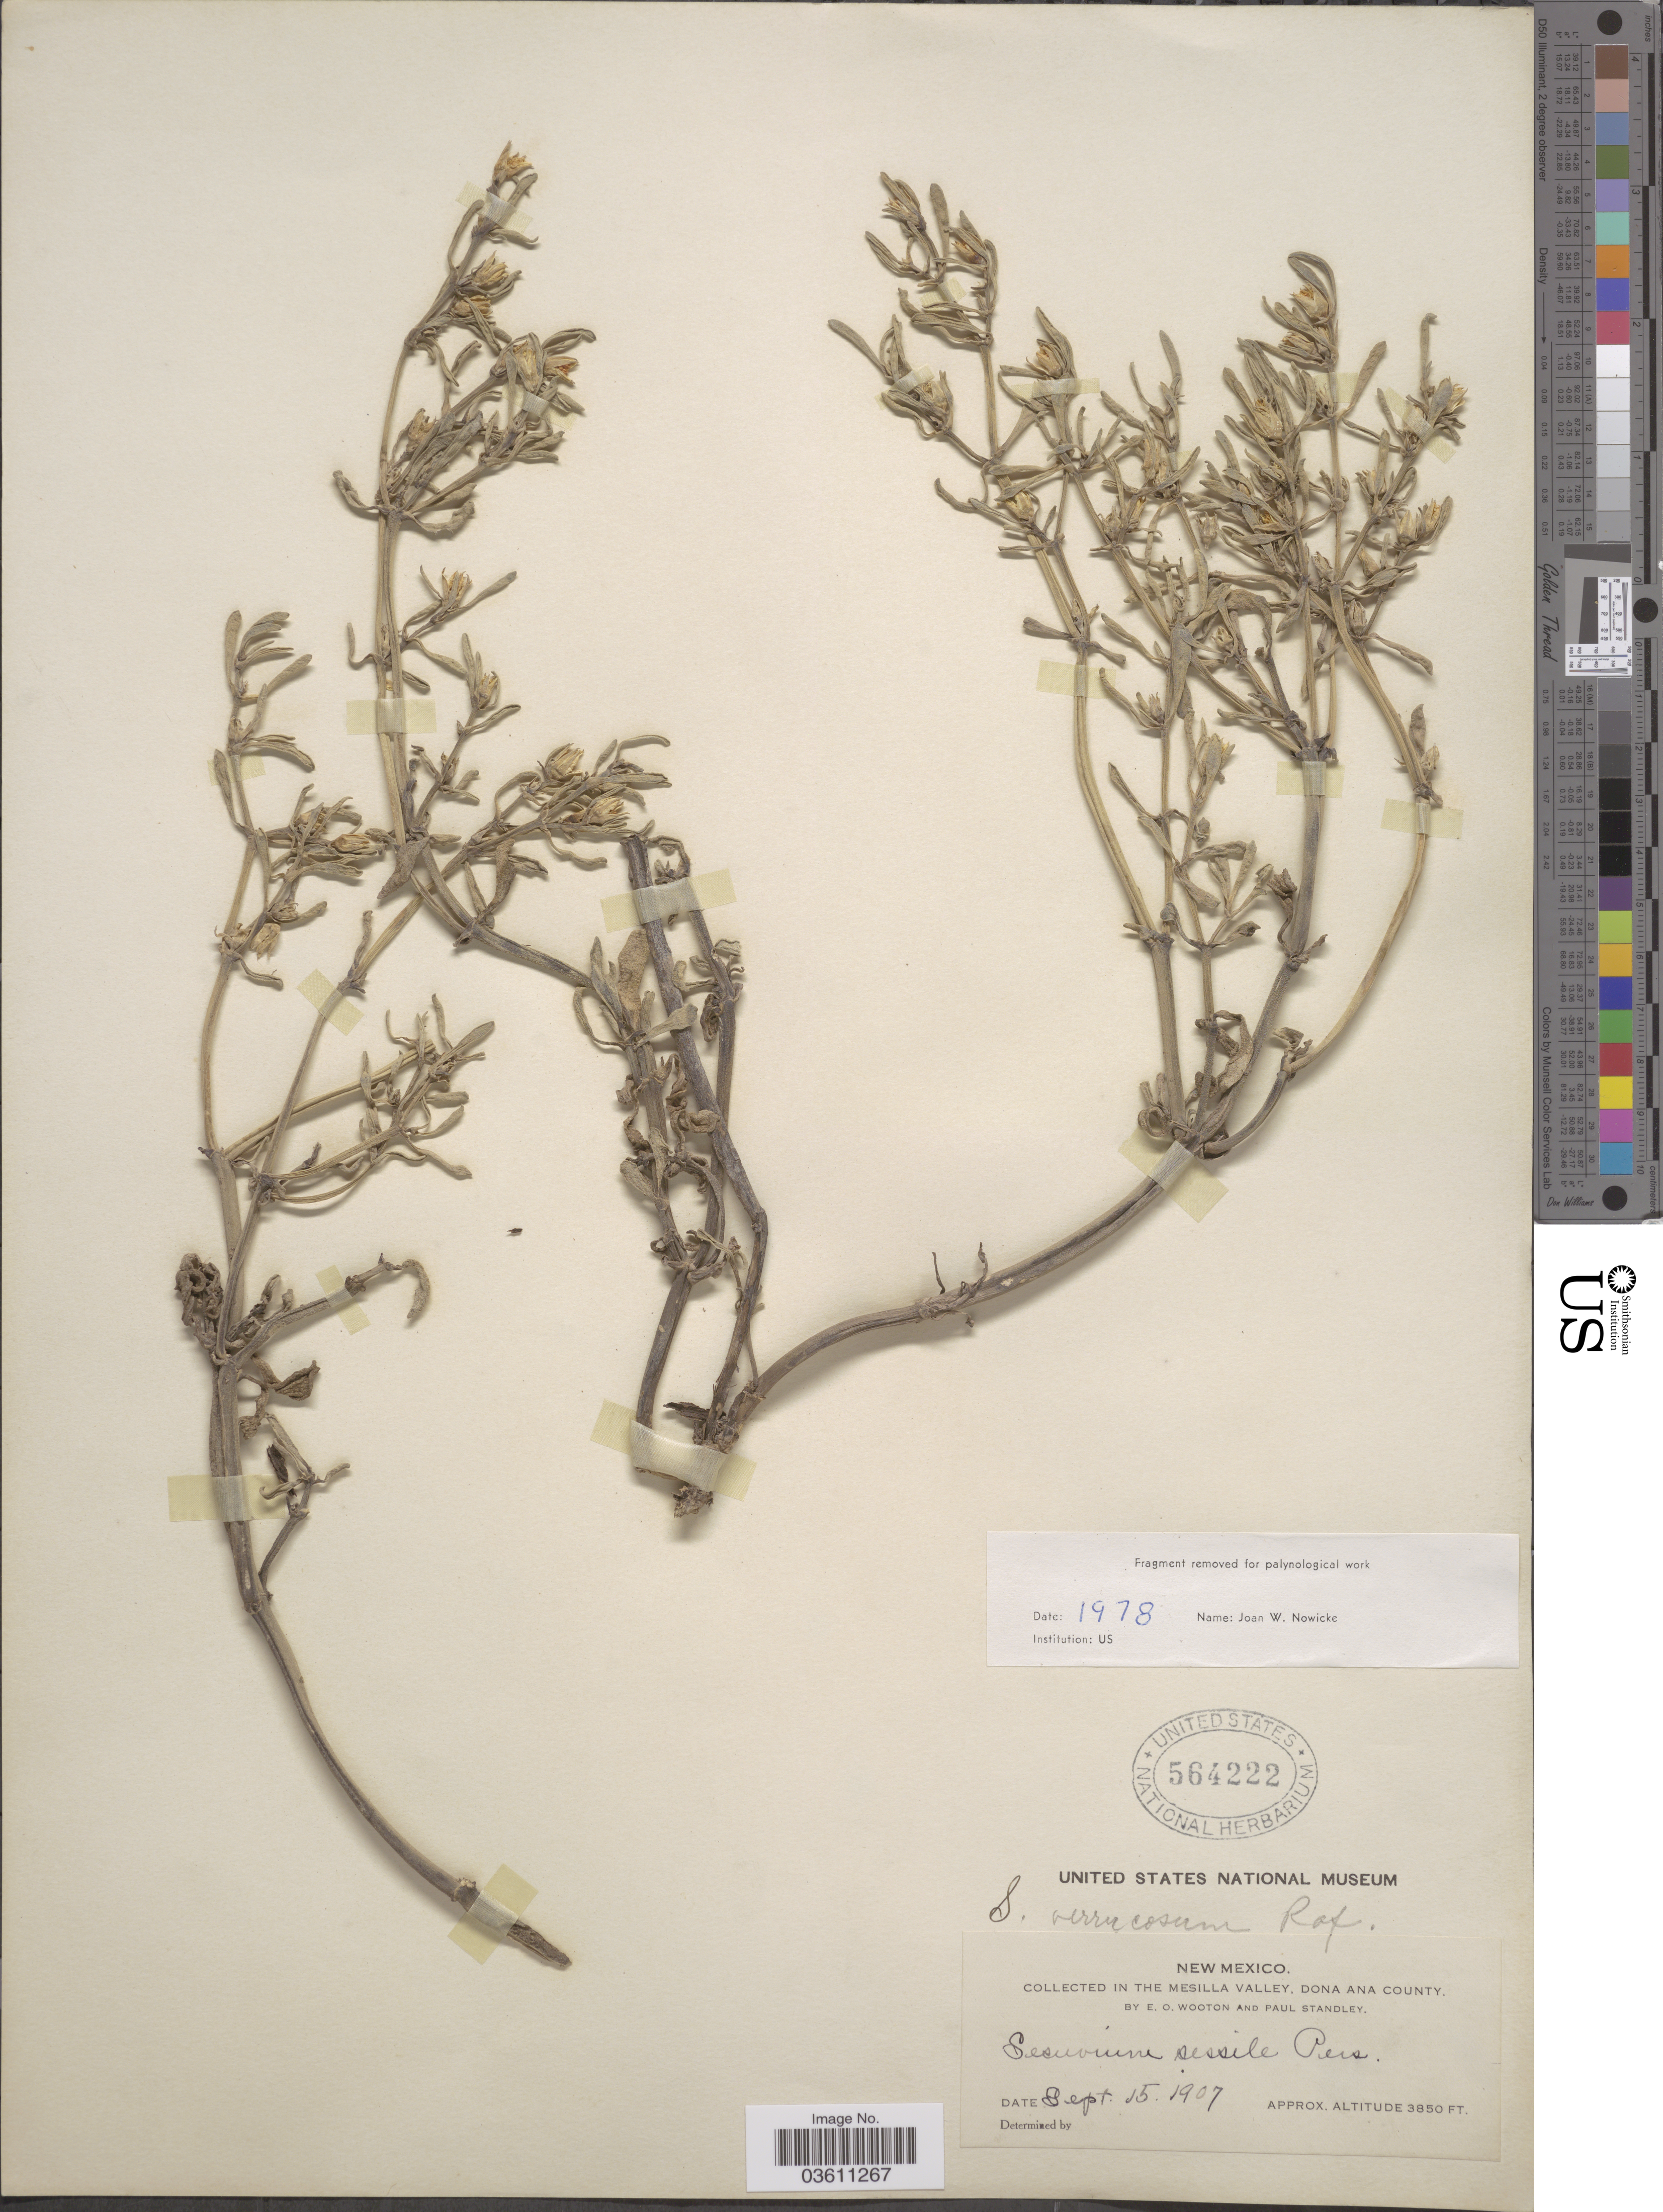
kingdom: Plantae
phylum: Tracheophyta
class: Magnoliopsida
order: Caryophyllales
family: Aizoaceae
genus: Sesuvium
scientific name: Sesuvium revolutifolium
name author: Ortega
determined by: Strong, Mark T., (BOT), Smithsonian Institution - National Museum of Natural History (UNITED STATES)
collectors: E. O. Wooton & P. C. Standley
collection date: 1907-09-15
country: United States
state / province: New Mexico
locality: In the Messila Valley, Dona Ana County.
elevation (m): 1173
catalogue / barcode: US 564222